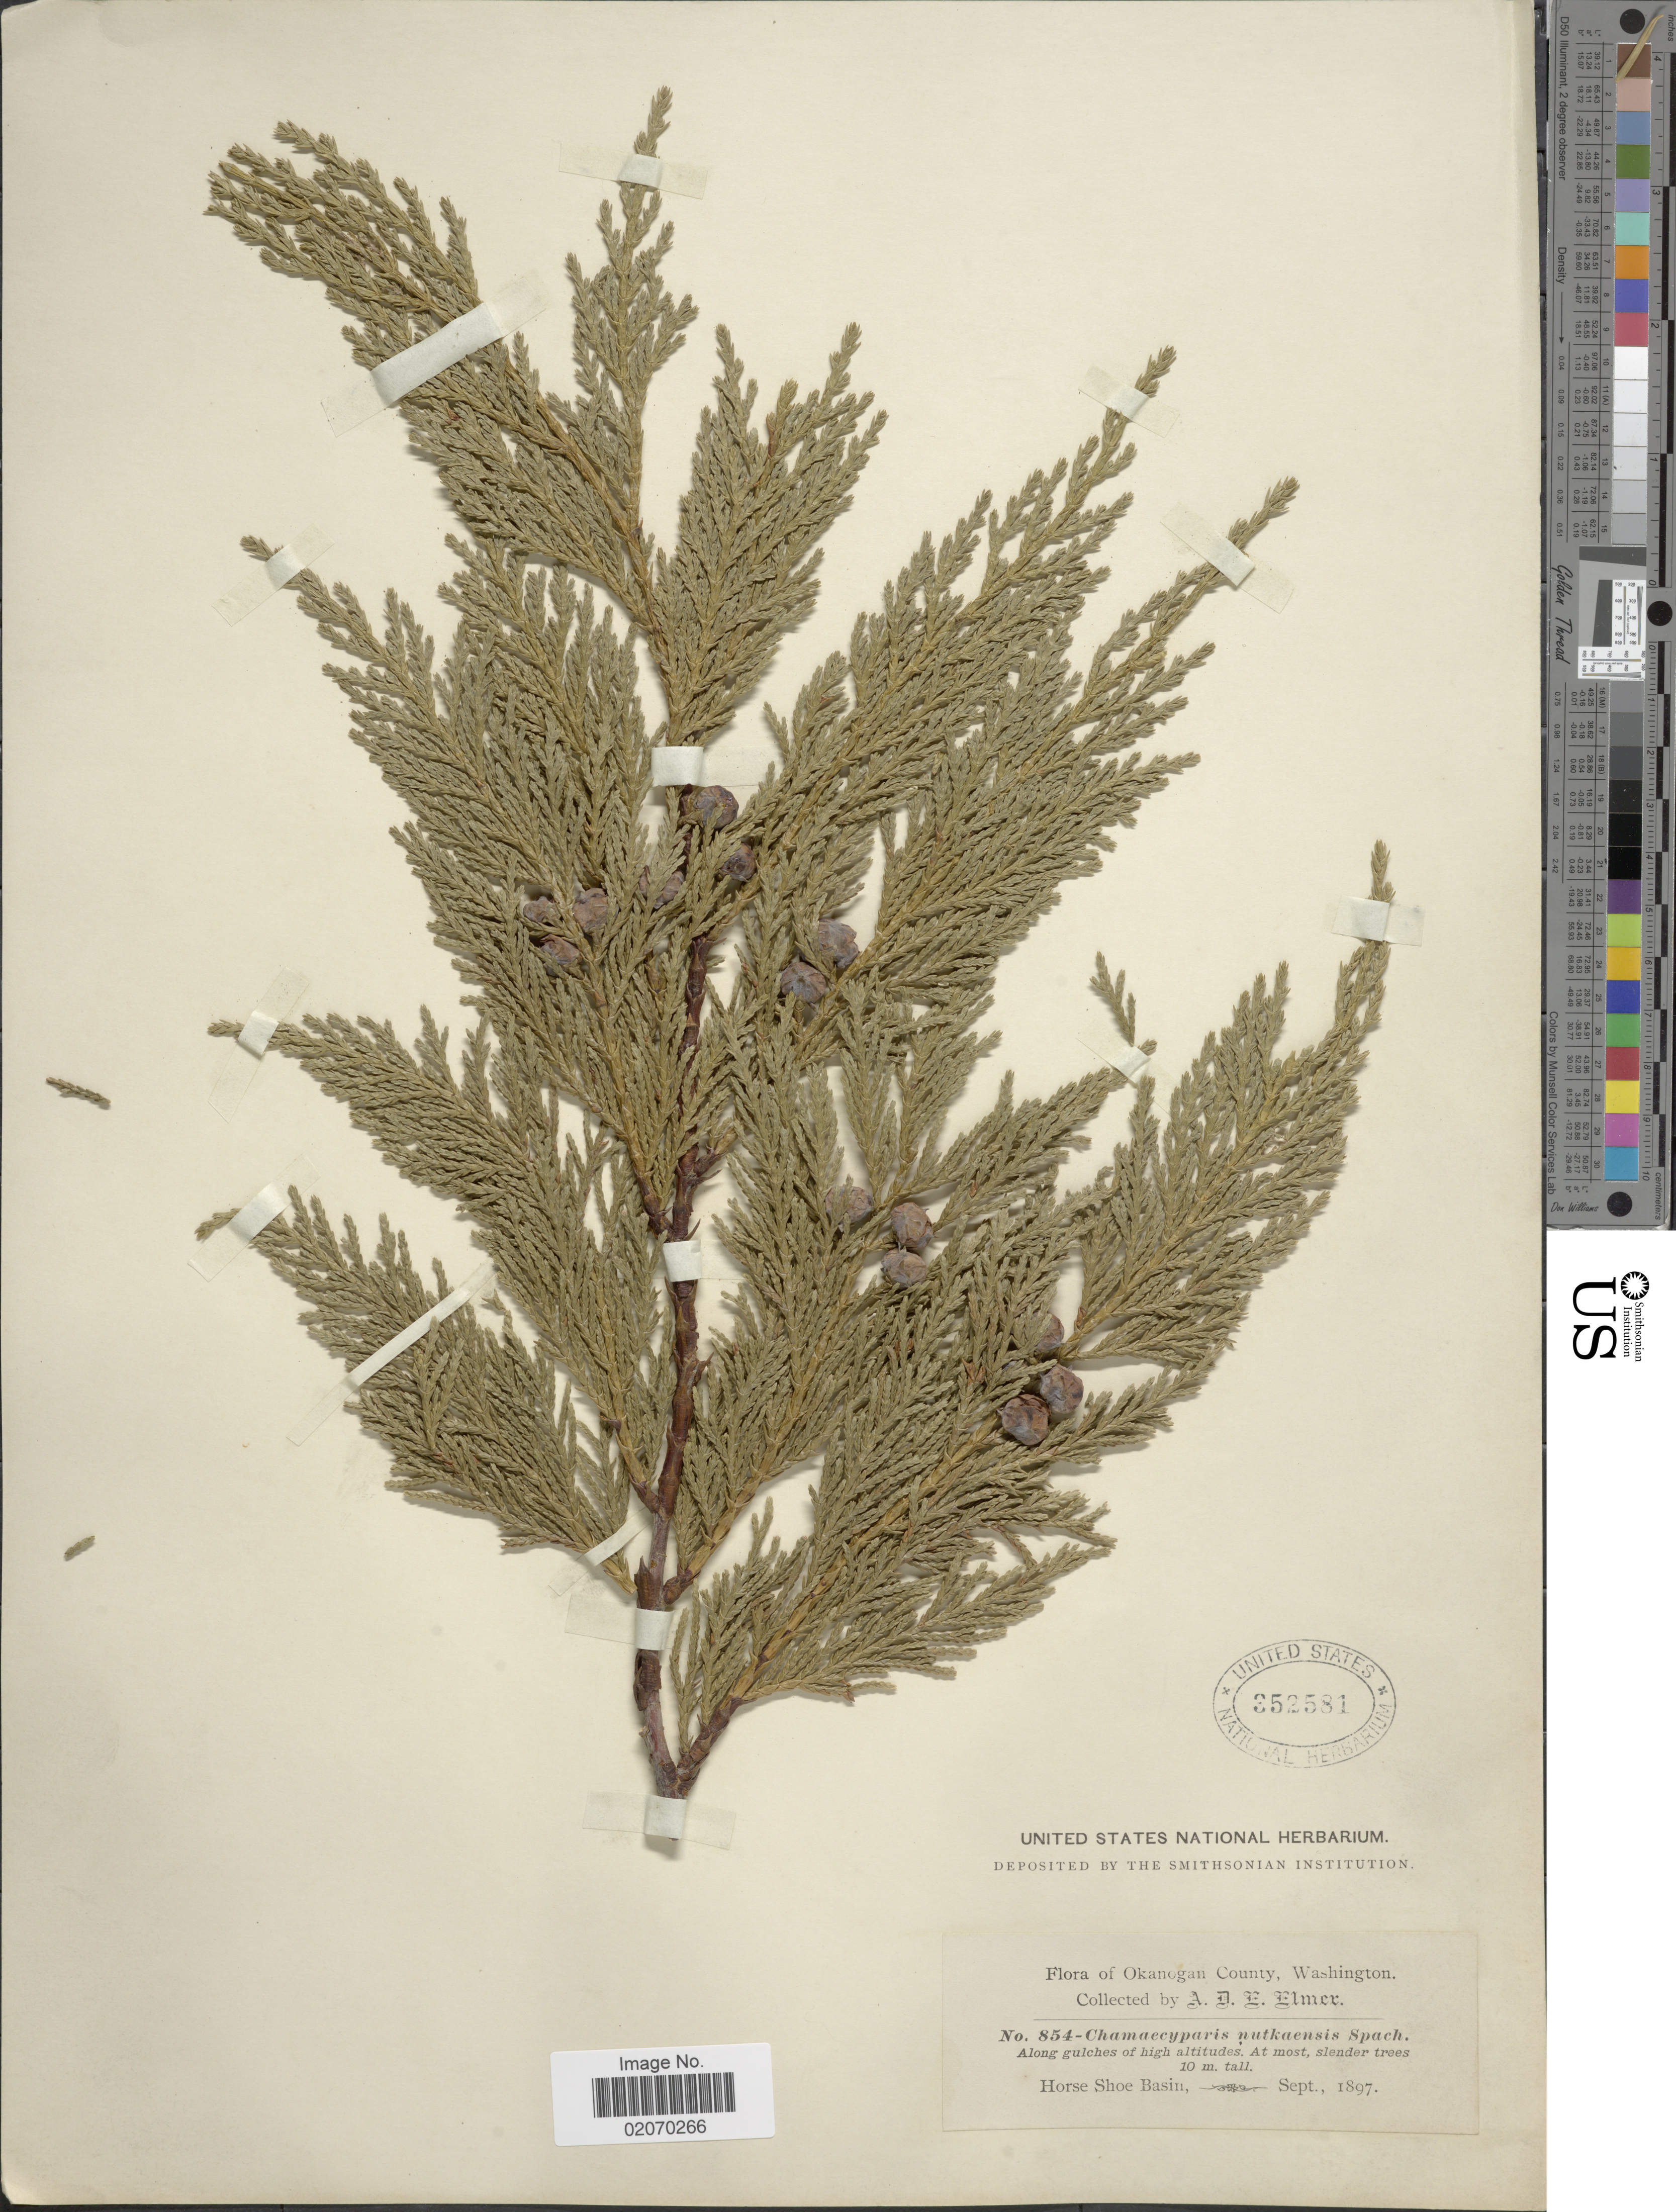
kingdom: Plantae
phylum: Tracheophyta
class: Pinopsida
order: Pinales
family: Cupressaceae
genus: Chamaecyparis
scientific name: Chamaecyparis nootkatensis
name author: (D. Don) Spach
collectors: A. D. E. Elmer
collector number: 854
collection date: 1897-09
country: United States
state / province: Washington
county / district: Okanogan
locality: Okanogan County. Horse Shoe Basin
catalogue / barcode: US 352581